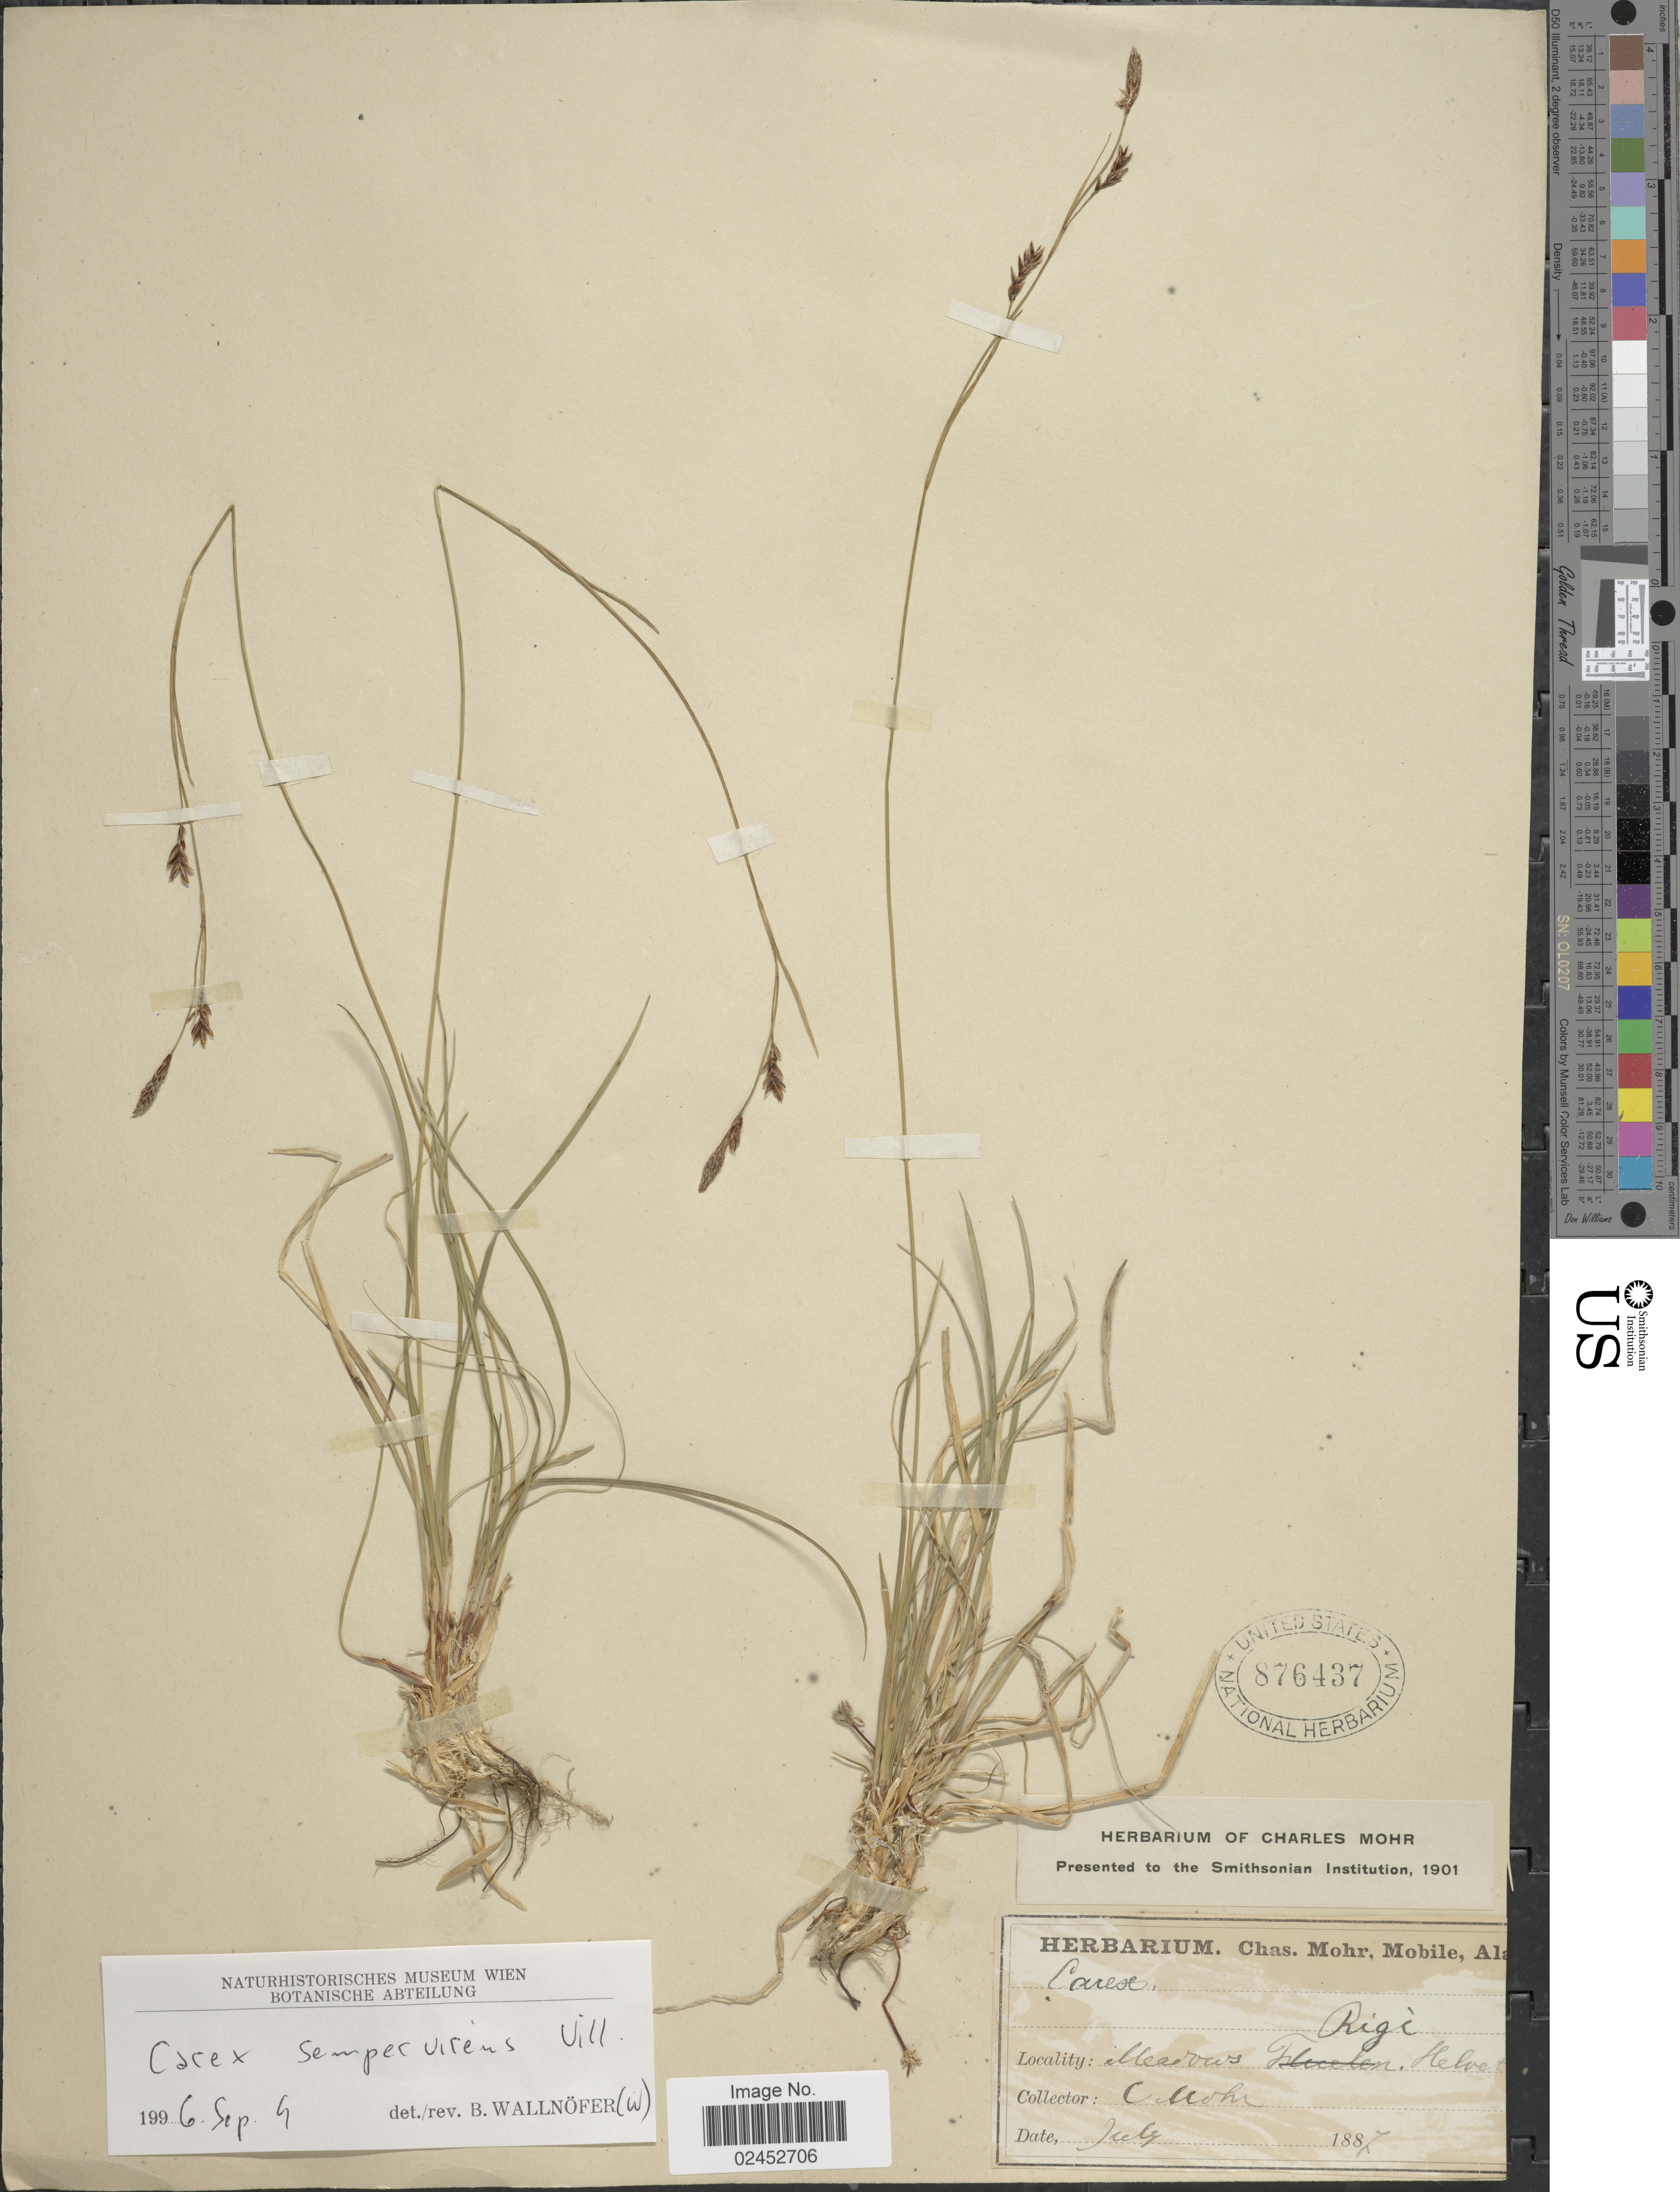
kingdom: Plantae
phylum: Tracheophyta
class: Liliopsida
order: Poales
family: Cyperaceae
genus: Carex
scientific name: Carex sempervirens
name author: Vill.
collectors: Mohr, C. T. (herbarium)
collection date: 1887-07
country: Switzerland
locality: Meadows, Helvet.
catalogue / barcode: US 876437